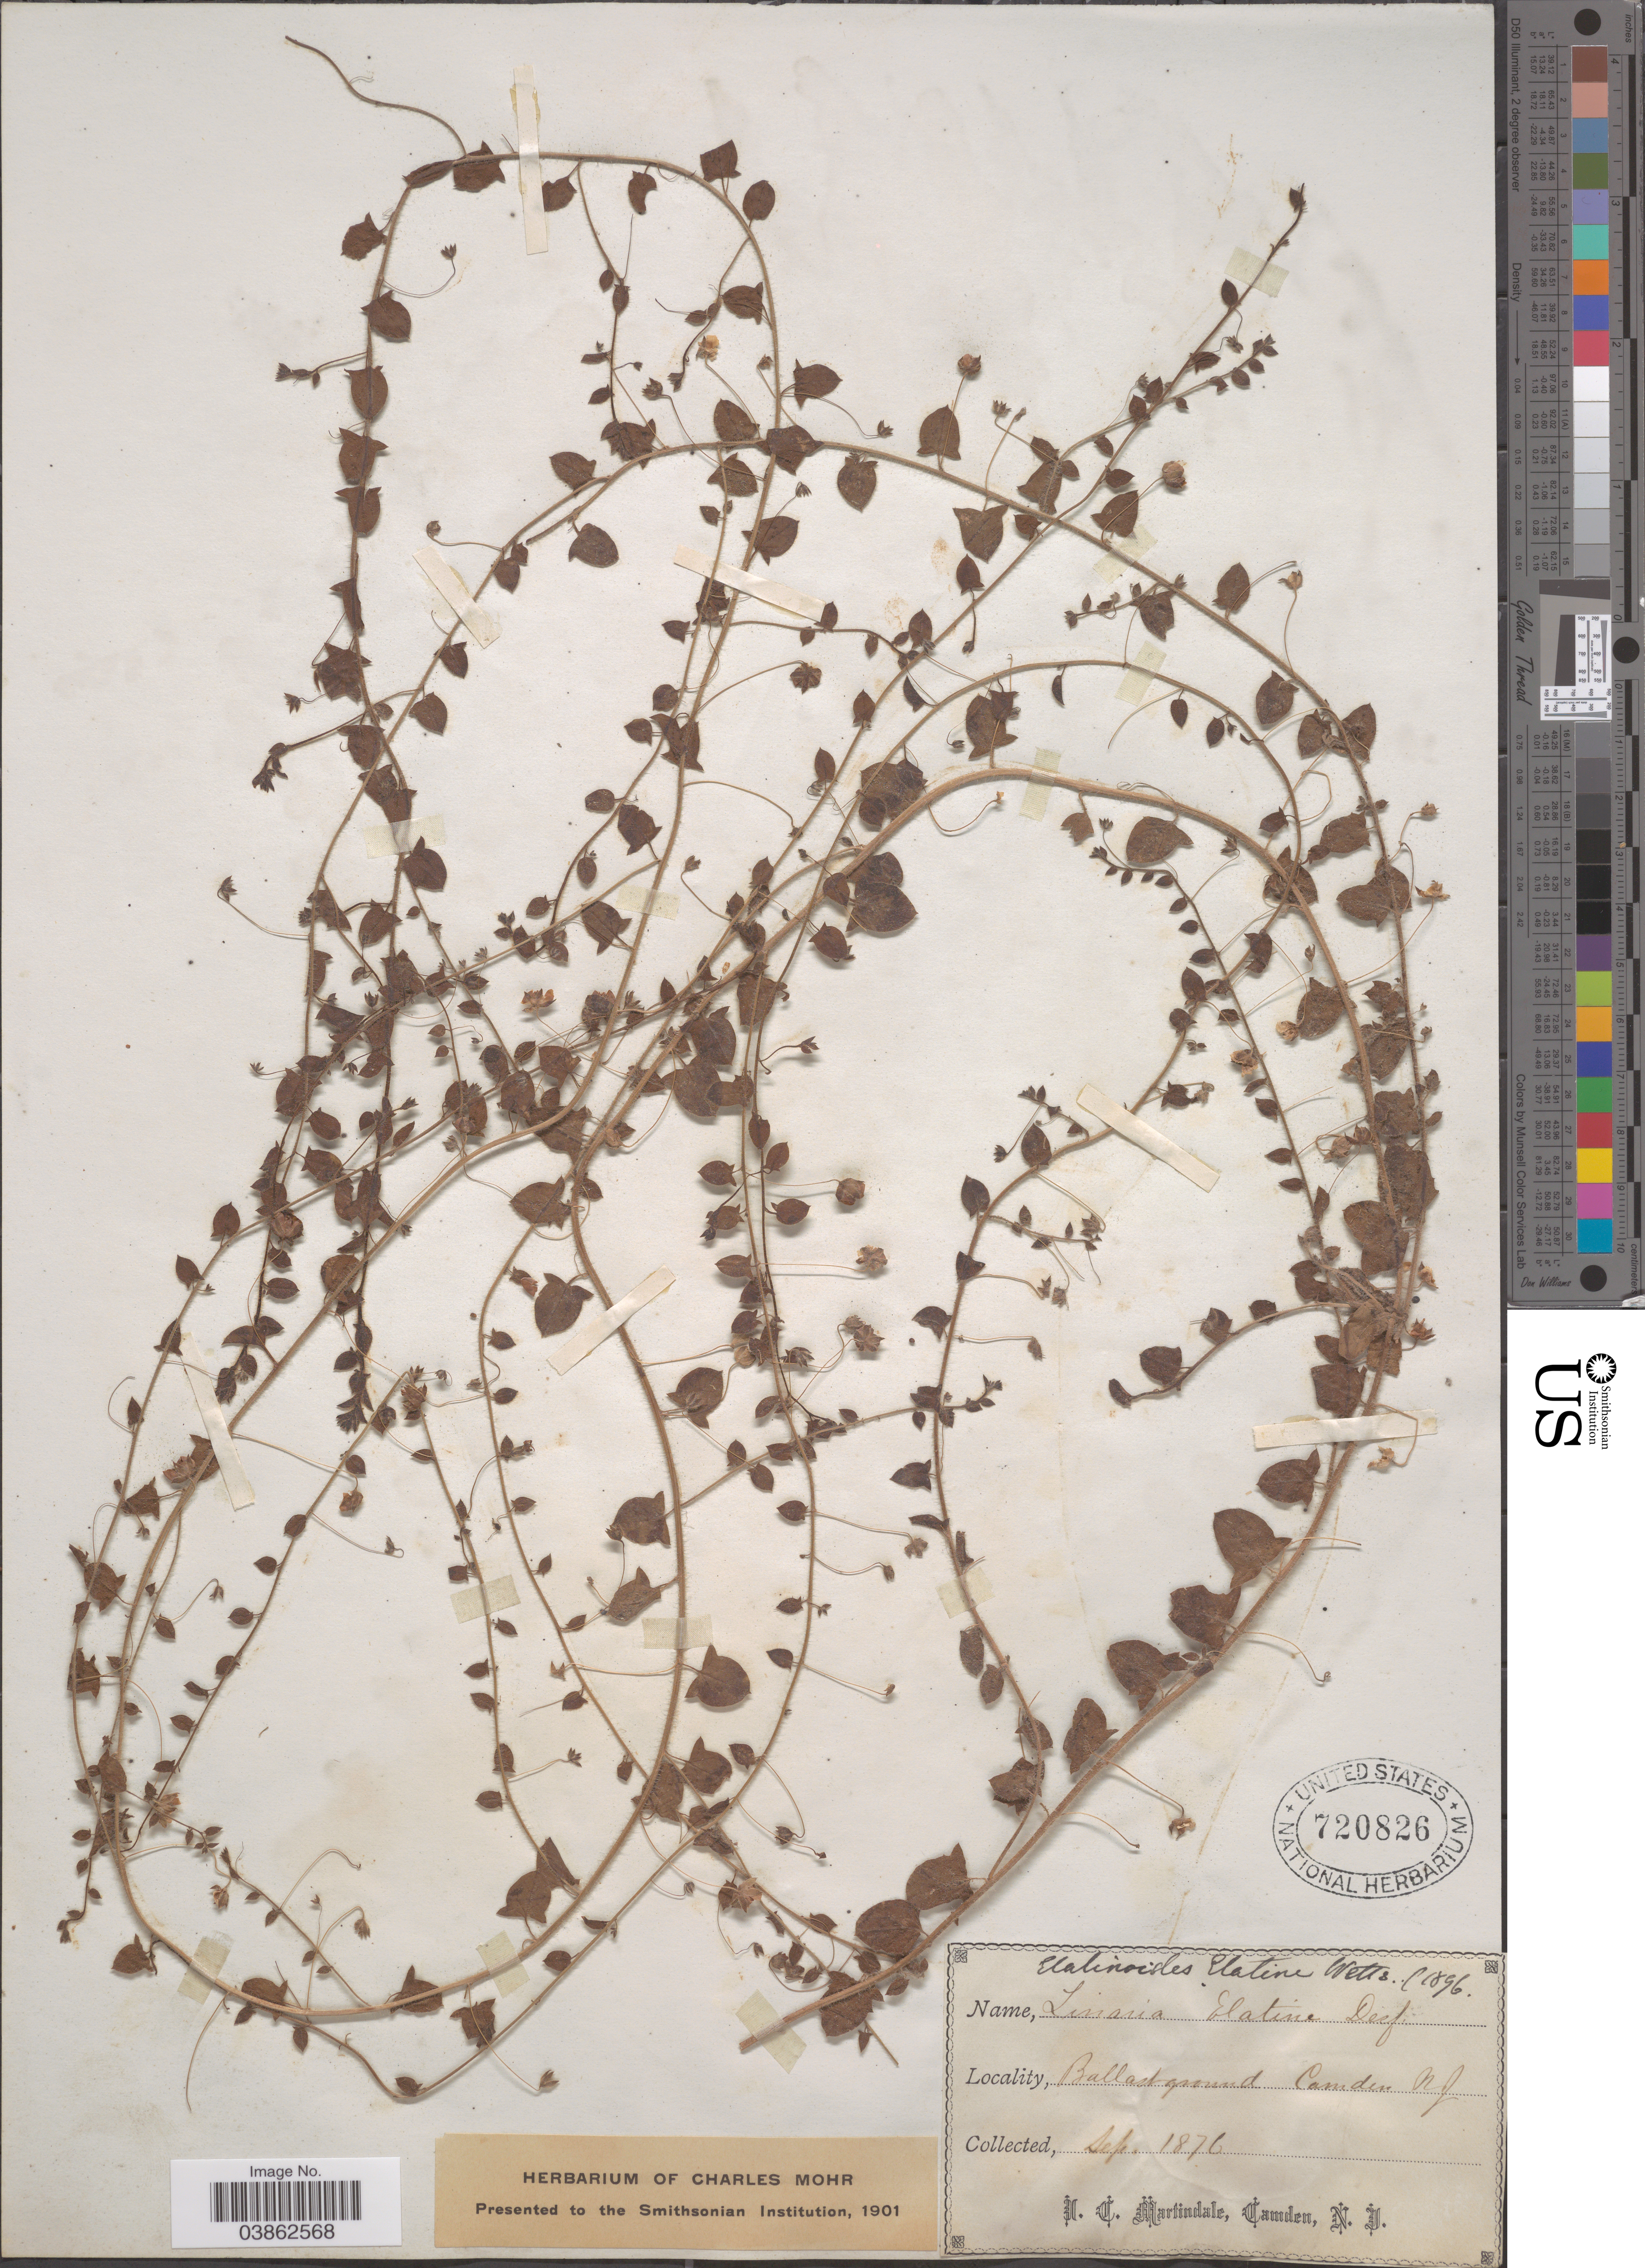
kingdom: Plantae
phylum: Tracheophyta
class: Magnoliopsida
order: Lamiales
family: Plantaginaceae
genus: Kickxia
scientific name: Kickxia elatine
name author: (L.) Dumort.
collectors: I. C. Martindale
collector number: C1896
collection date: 1876-09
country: United States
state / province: New Jersey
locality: Camden.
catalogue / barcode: US 720826